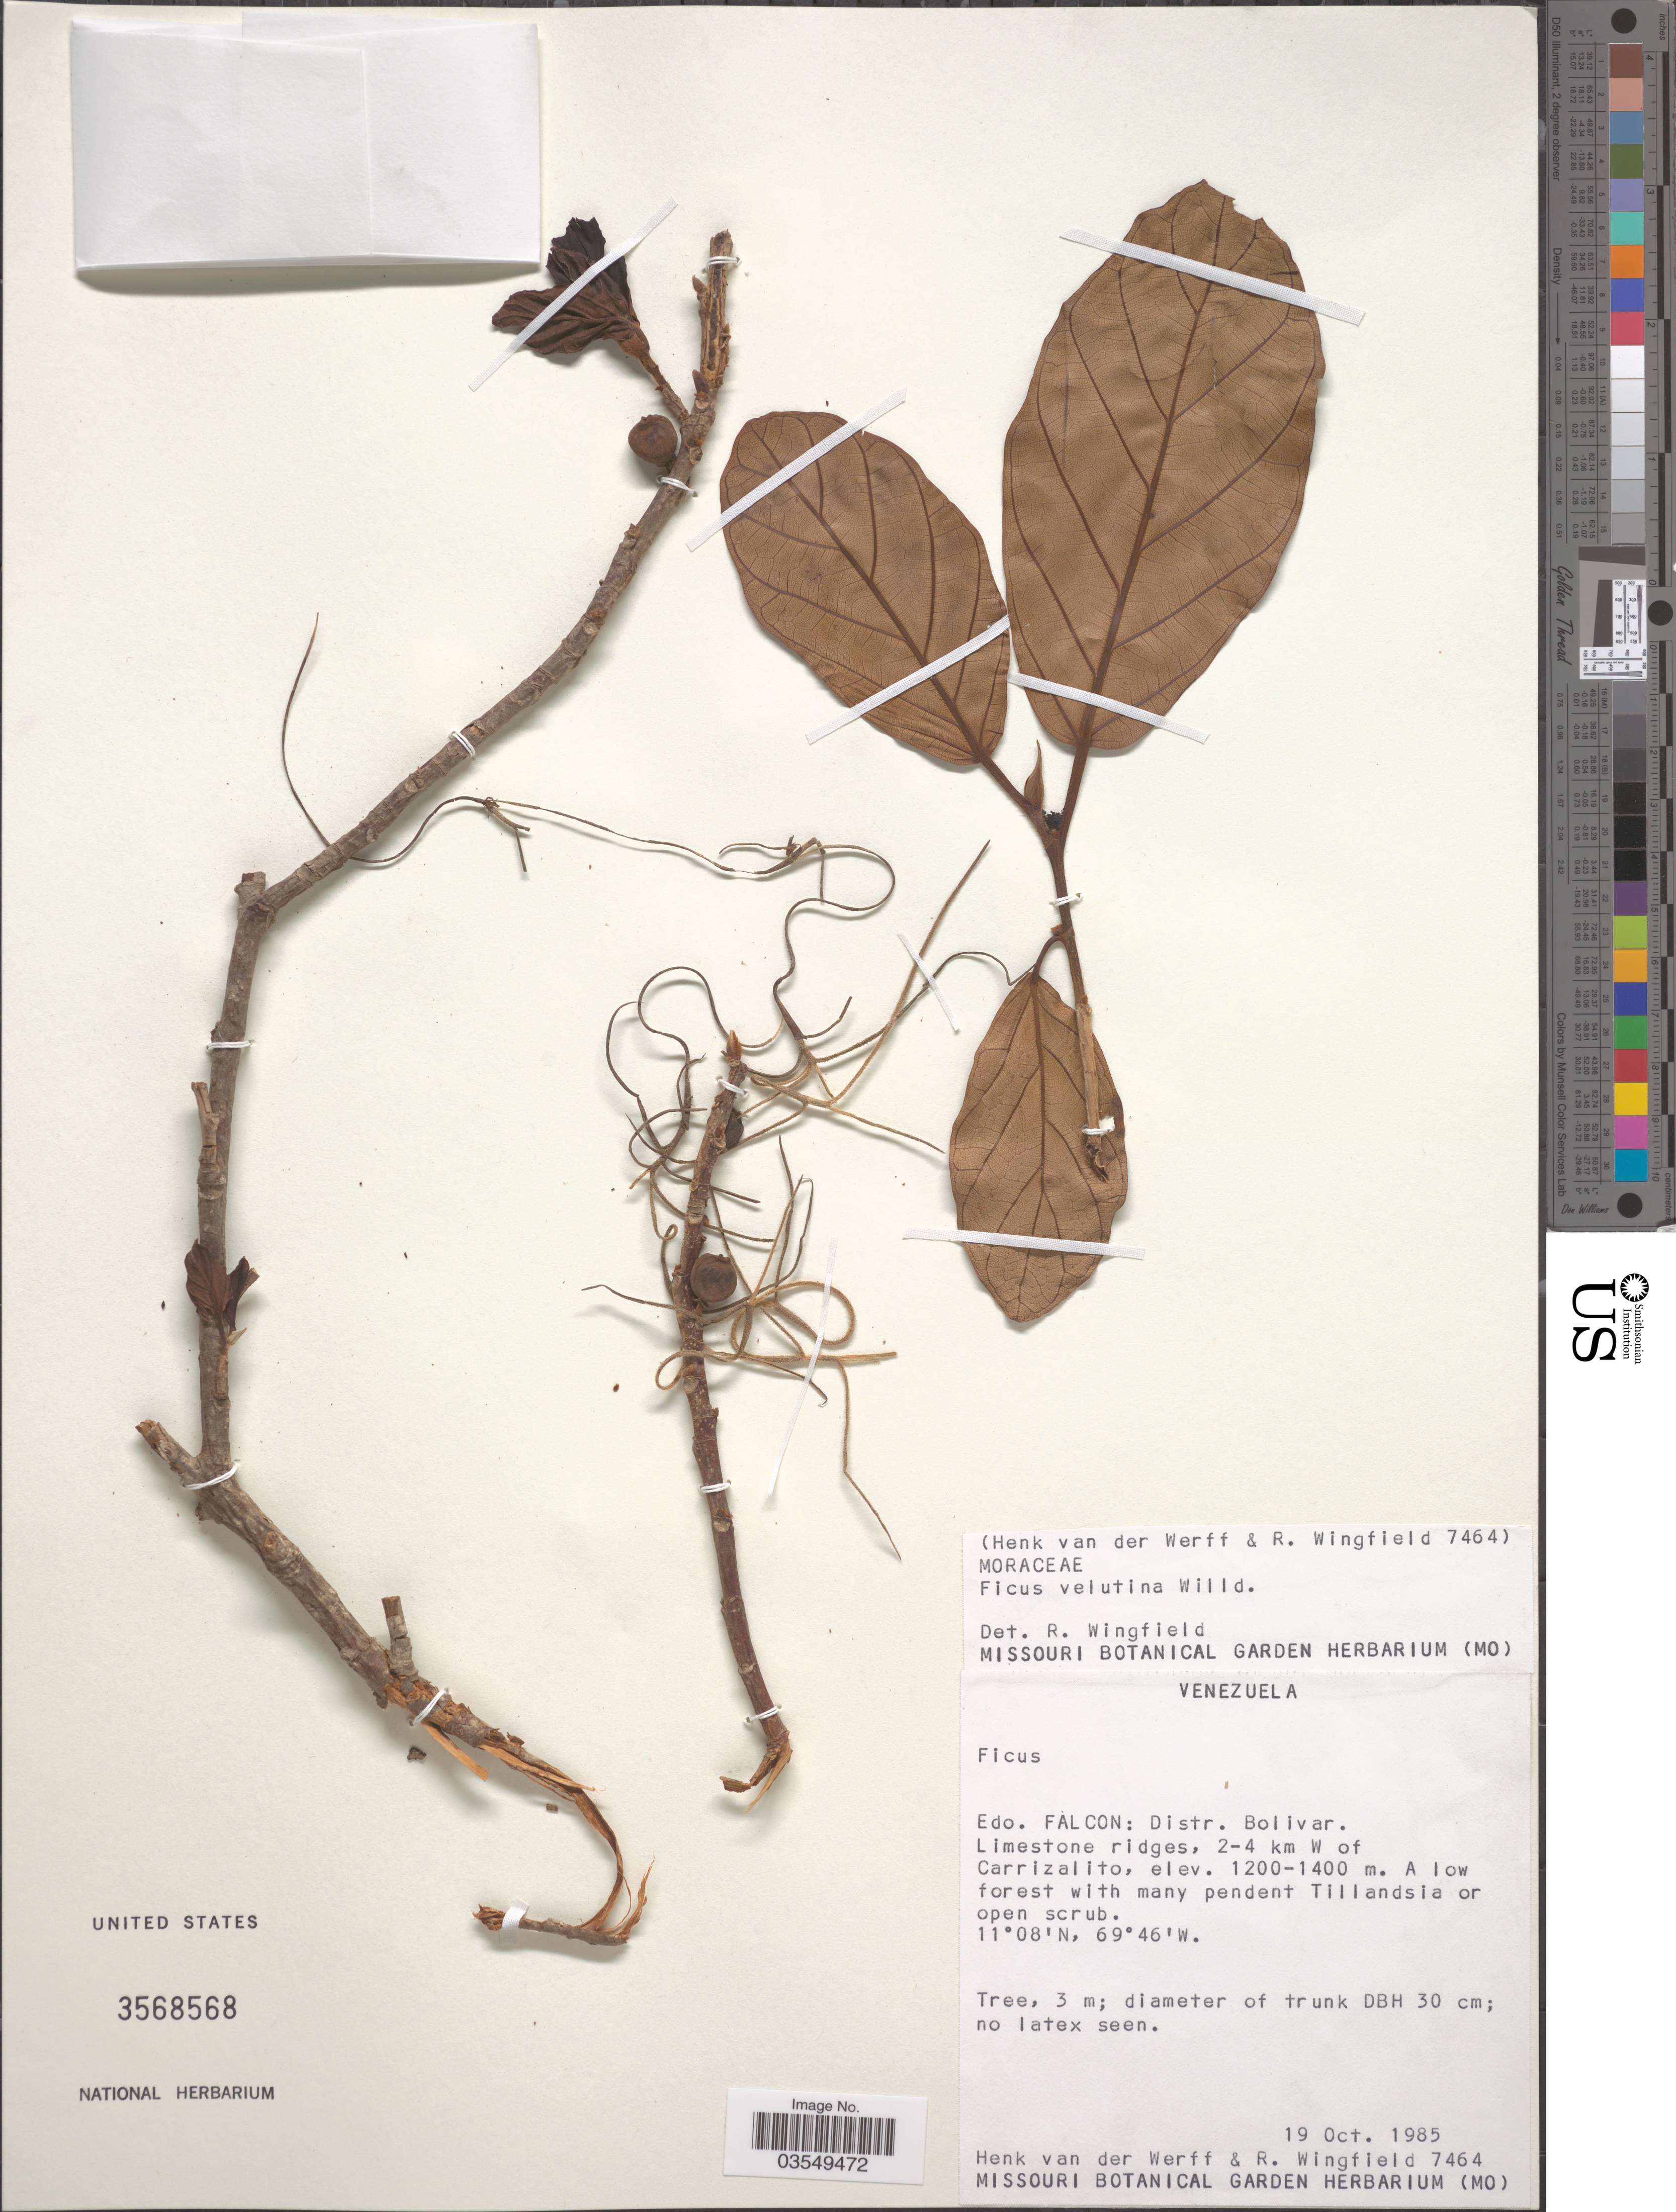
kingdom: Plantae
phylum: Tracheophyta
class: Magnoliopsida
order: Rosales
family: Moraceae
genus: Ficus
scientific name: Ficus velutina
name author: Humb. & Bonpl. ex Willd.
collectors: H. van der Werff & R. Wingfield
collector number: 7464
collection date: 1985-10-19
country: Venezuela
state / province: Falcon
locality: Distr. Bolivar. 2-4 km W of Carrizalito.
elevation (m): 1200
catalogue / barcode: US 3568568